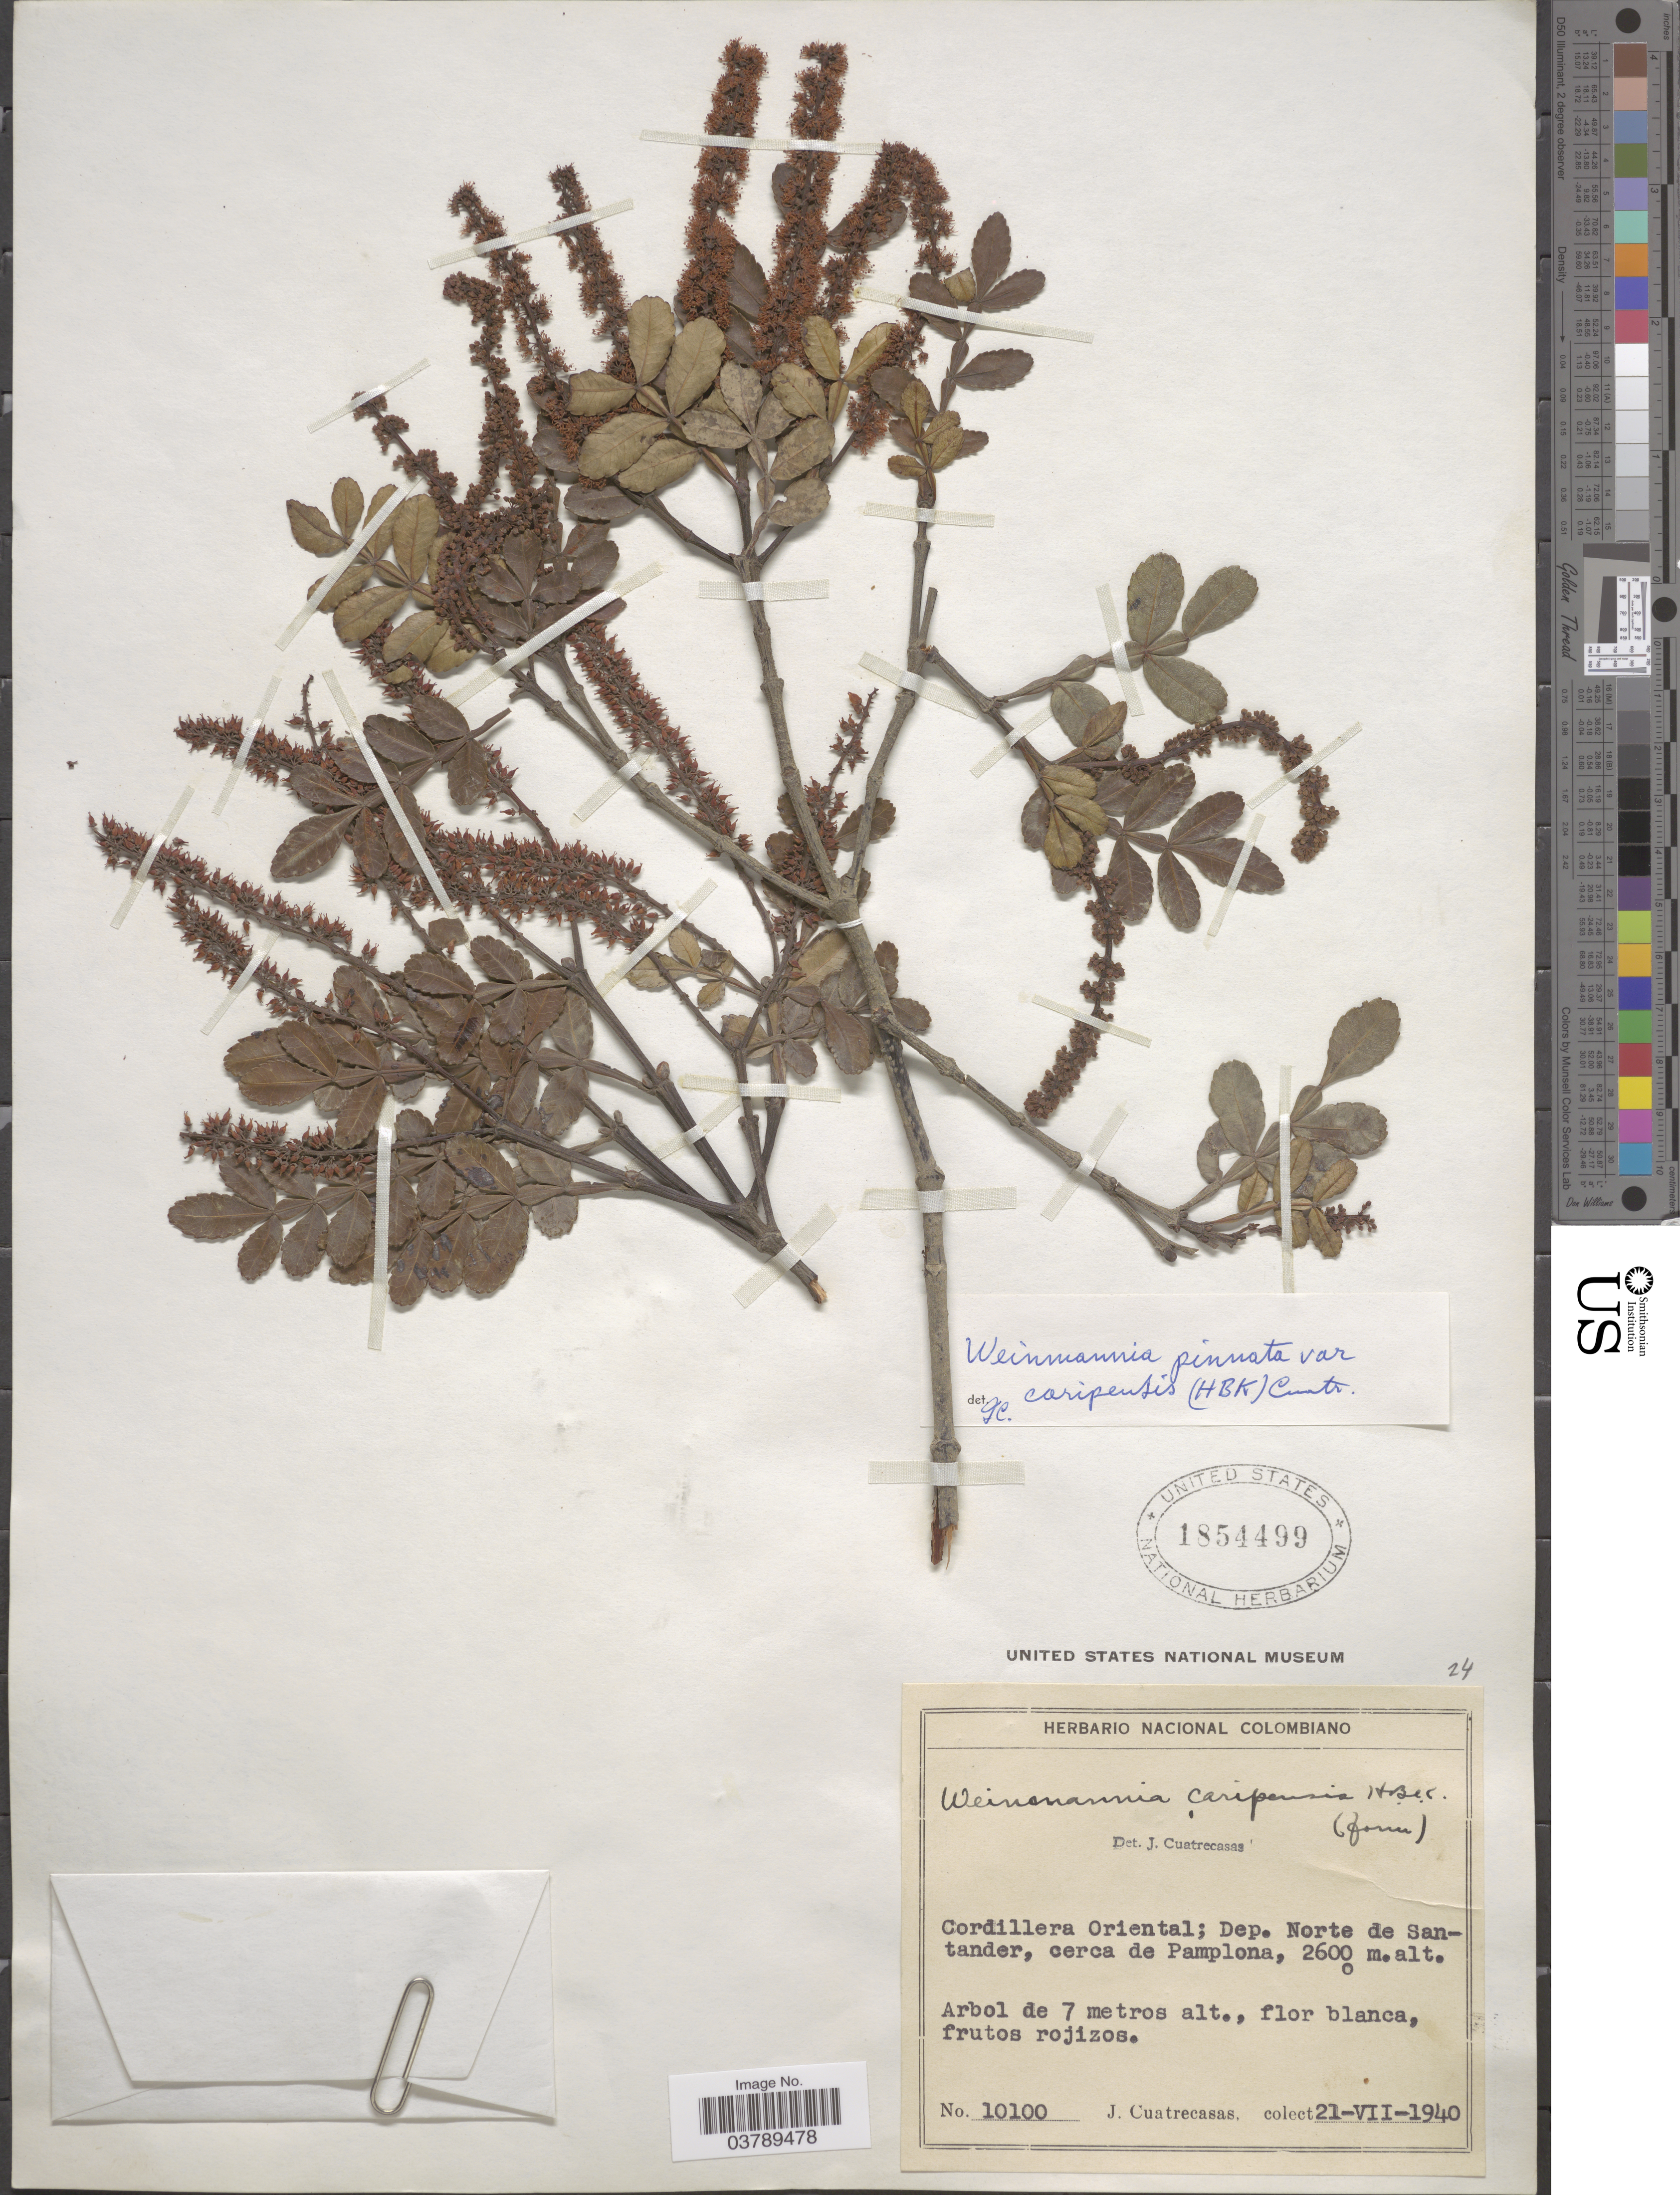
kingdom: Plantae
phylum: Tracheophyta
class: Magnoliopsida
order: Oxalidales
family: Cunoniaceae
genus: Weinmannia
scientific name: Weinmannia pinnata var. caripensis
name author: (Kunth) Cuatrec.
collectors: J. Cuatrecasas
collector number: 10100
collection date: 1940-07-21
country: Colombia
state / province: Norte de Santander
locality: Cordillera Oriental; Dep. Norte de Santander, cerca de Pamplona.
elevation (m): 2600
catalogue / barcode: US 1854499